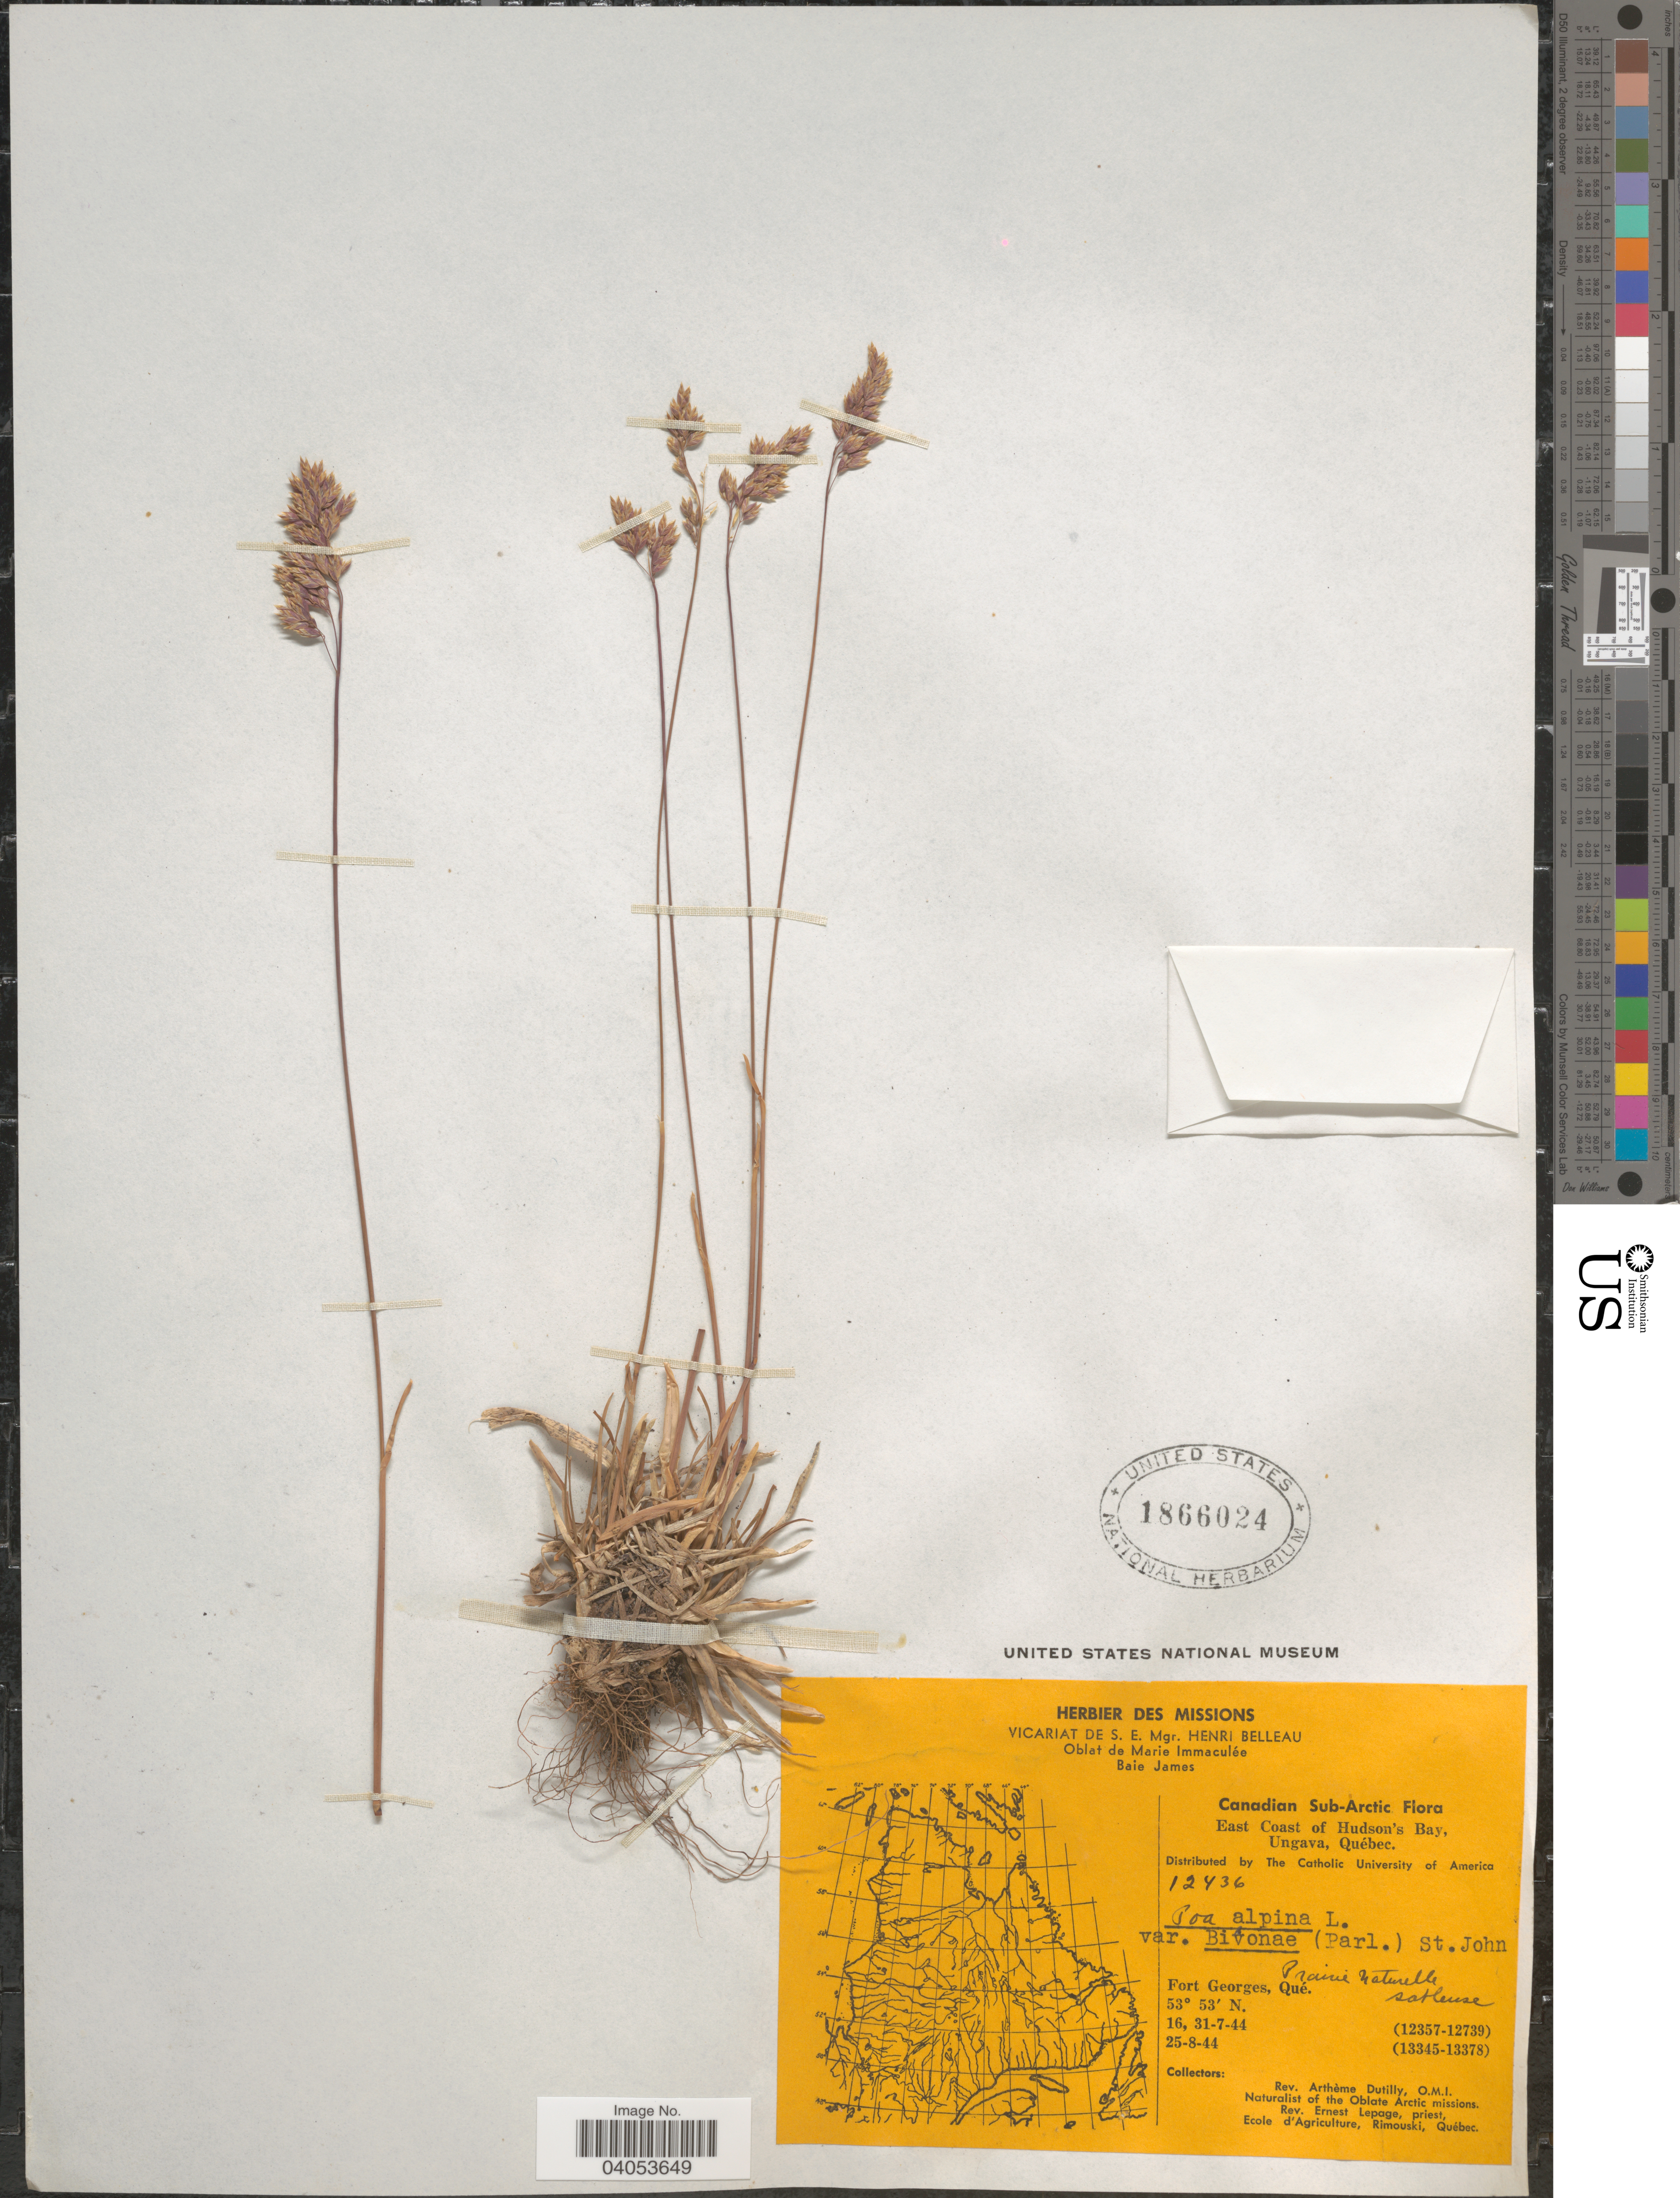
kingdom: Plantae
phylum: Tracheophyta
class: Liliopsida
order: Poales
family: Poaceae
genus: Poa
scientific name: Poa alpina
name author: L.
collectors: A. Dutilly & E. Lepage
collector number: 12436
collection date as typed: Transcribed d/m/y: 16/7/44 to 31/7/44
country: Canada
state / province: Quebec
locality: Canadian Sub-Arctic. East Coast of Hudson's Bay, Ungava. Fort Georges.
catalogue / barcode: US 1866024